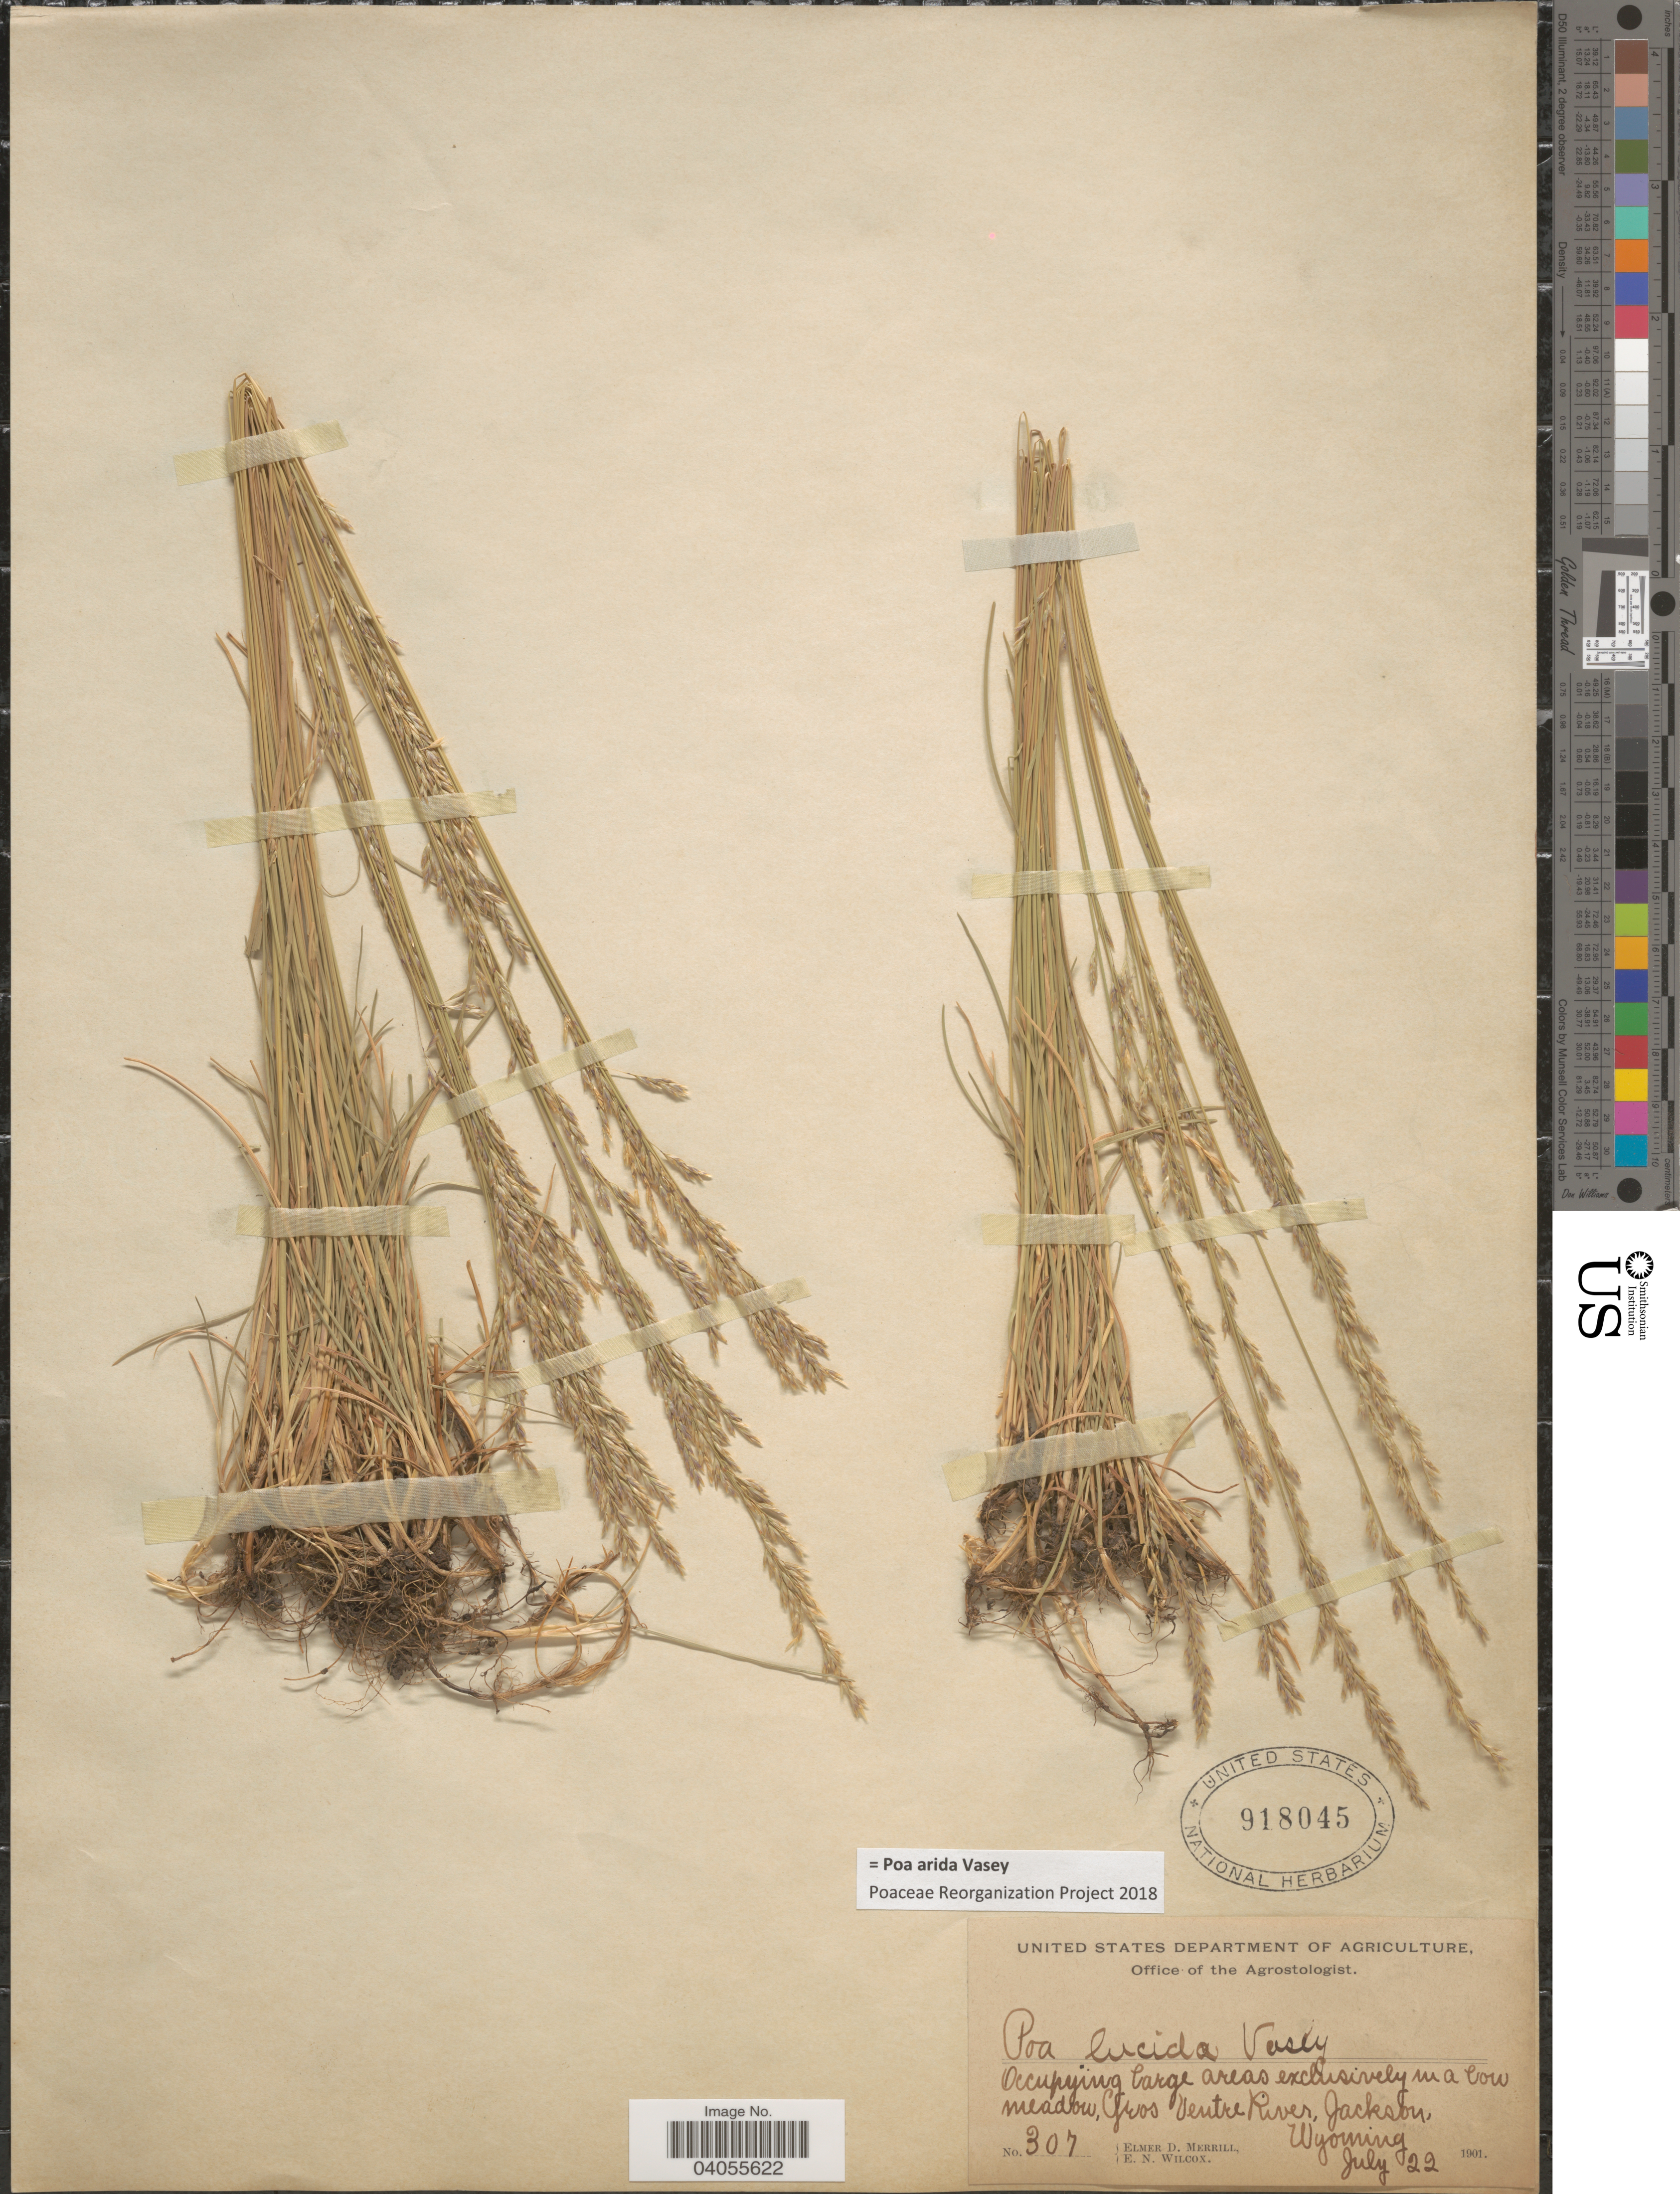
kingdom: Plantae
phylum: Tracheophyta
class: Liliopsida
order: Poales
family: Poaceae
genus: Poa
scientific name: Poa arida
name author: Vasey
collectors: E. D. Merrill & E. Wilcox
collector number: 307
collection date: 1901-07-22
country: United States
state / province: Wyoming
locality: Gros Ventre River, Jackson.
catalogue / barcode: US 918045